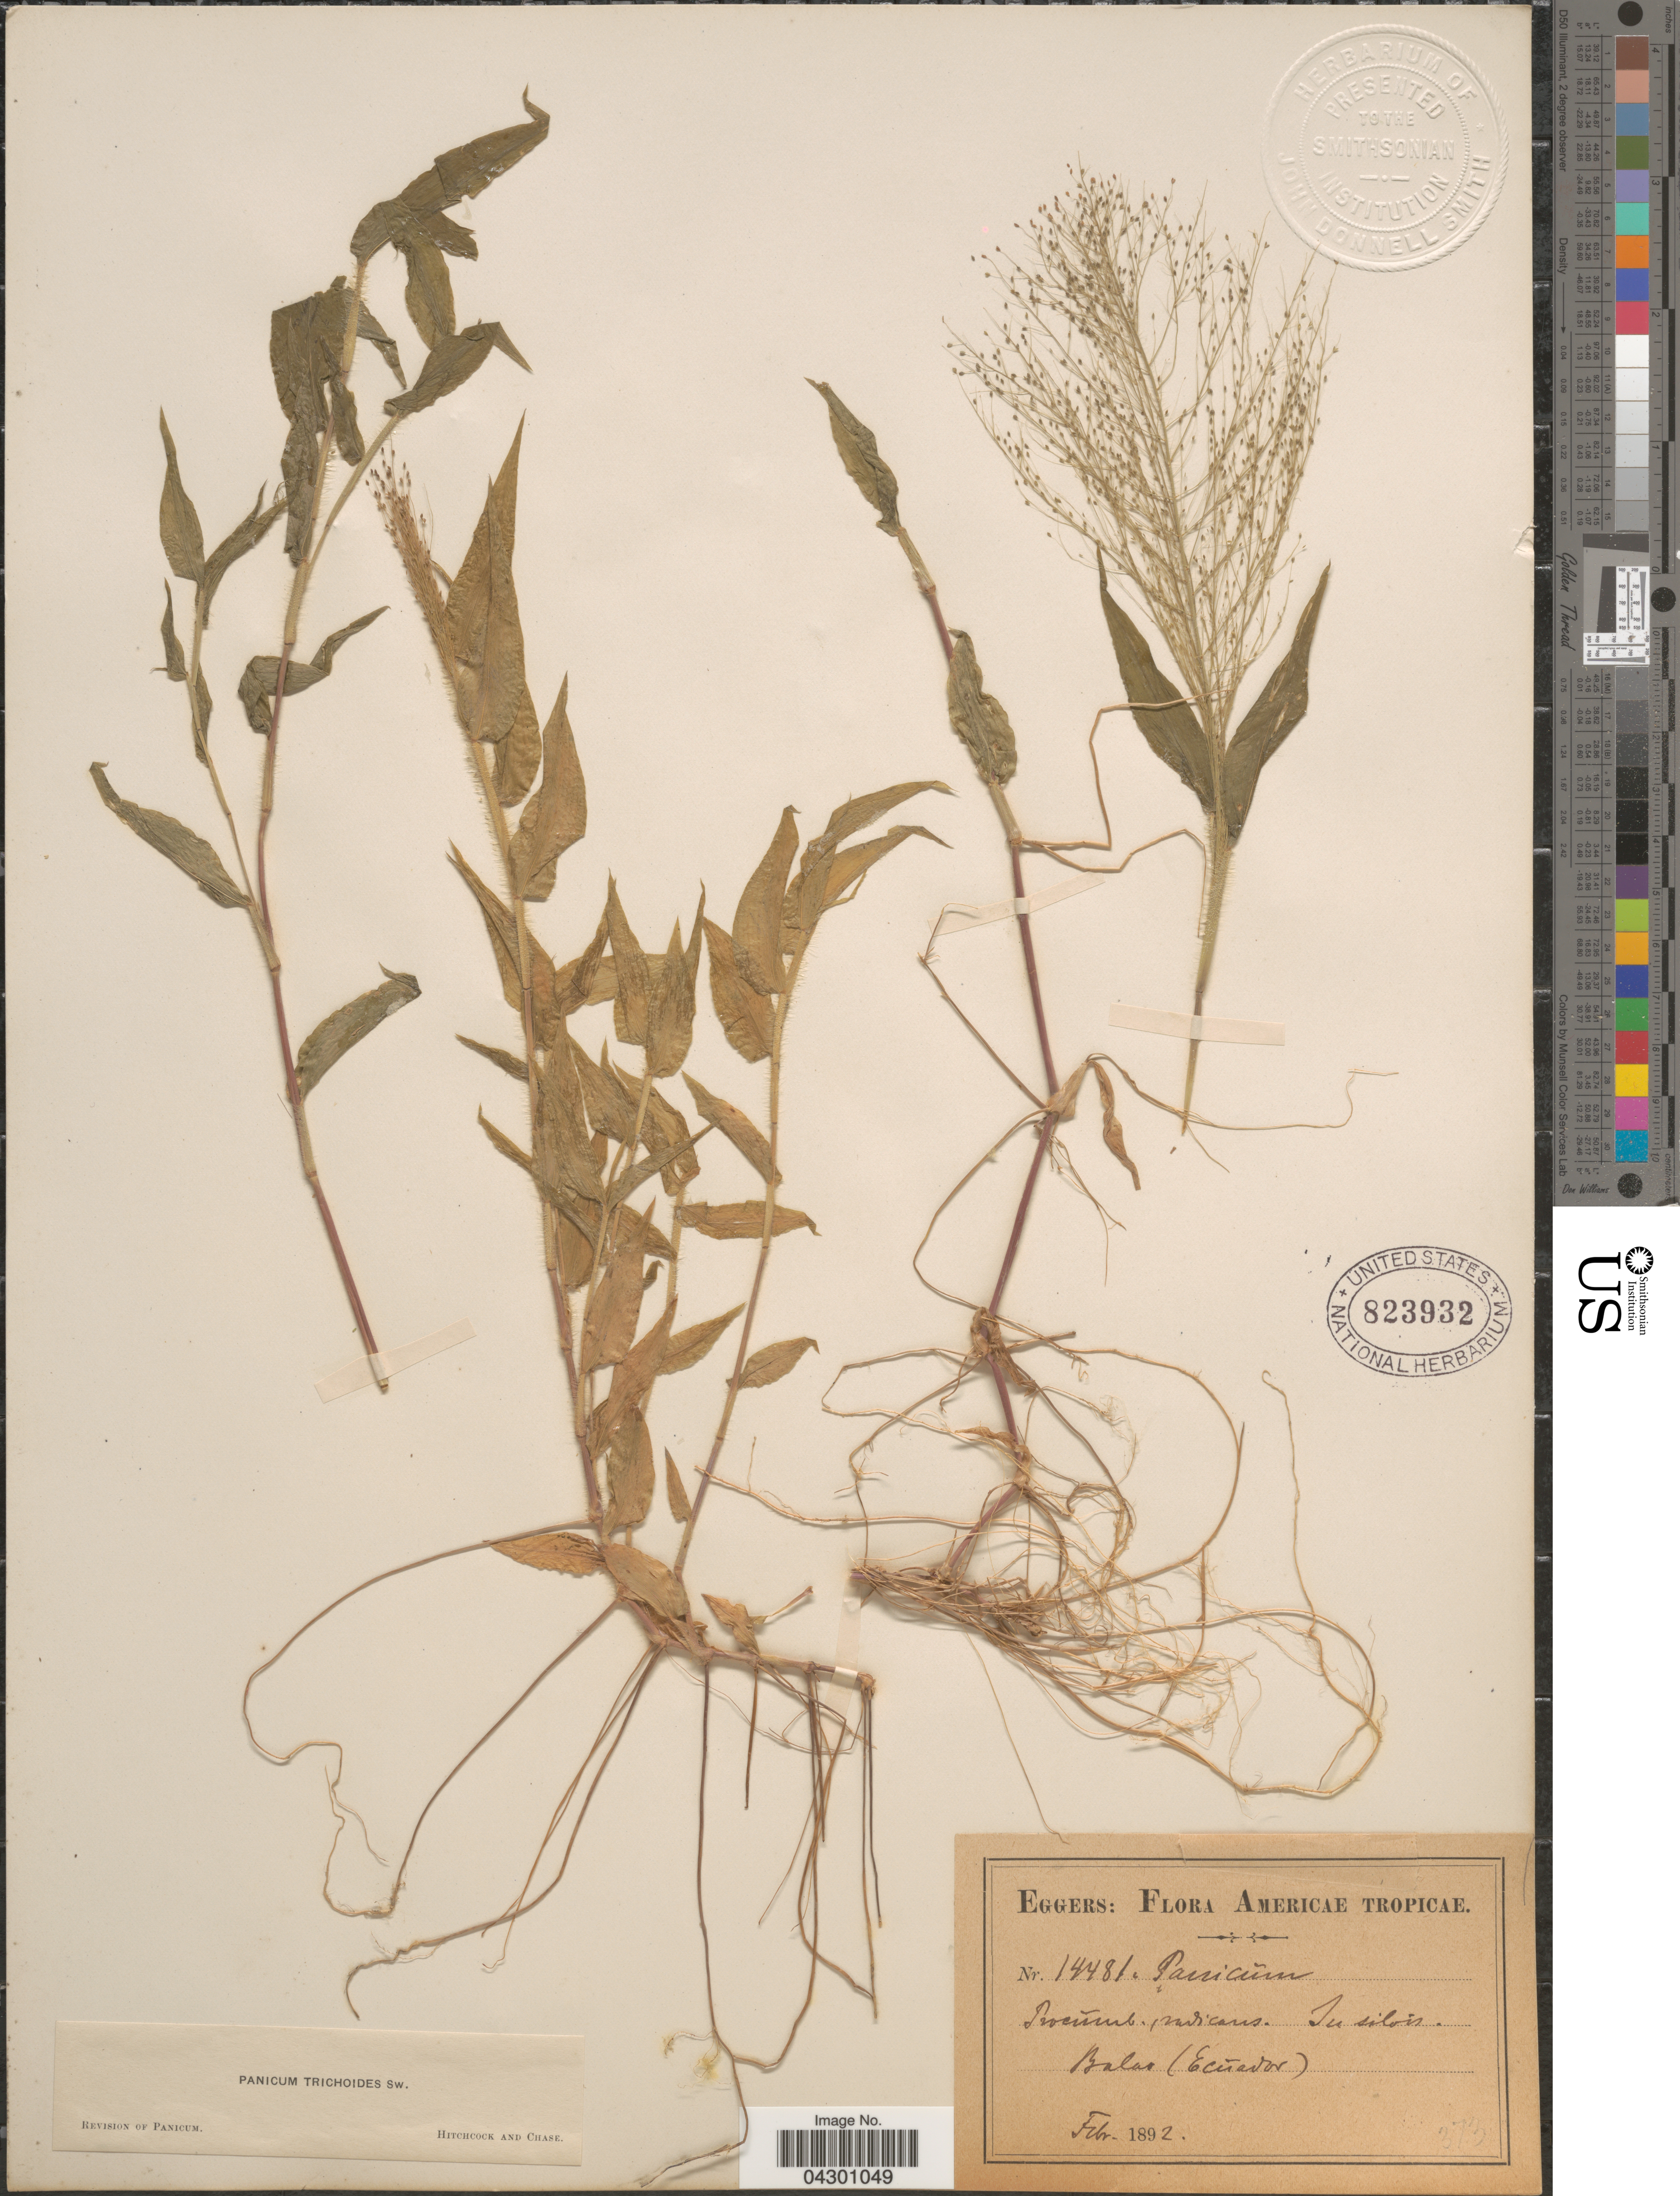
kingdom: Plantae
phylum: Tracheophyta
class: Liliopsida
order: Poales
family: Poaceae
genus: Panicum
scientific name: Panicum trichoides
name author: Sw.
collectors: -. Eggers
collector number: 14481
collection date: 1892-02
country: Ecuador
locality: Americae Tropicae. Balao.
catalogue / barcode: US 823932